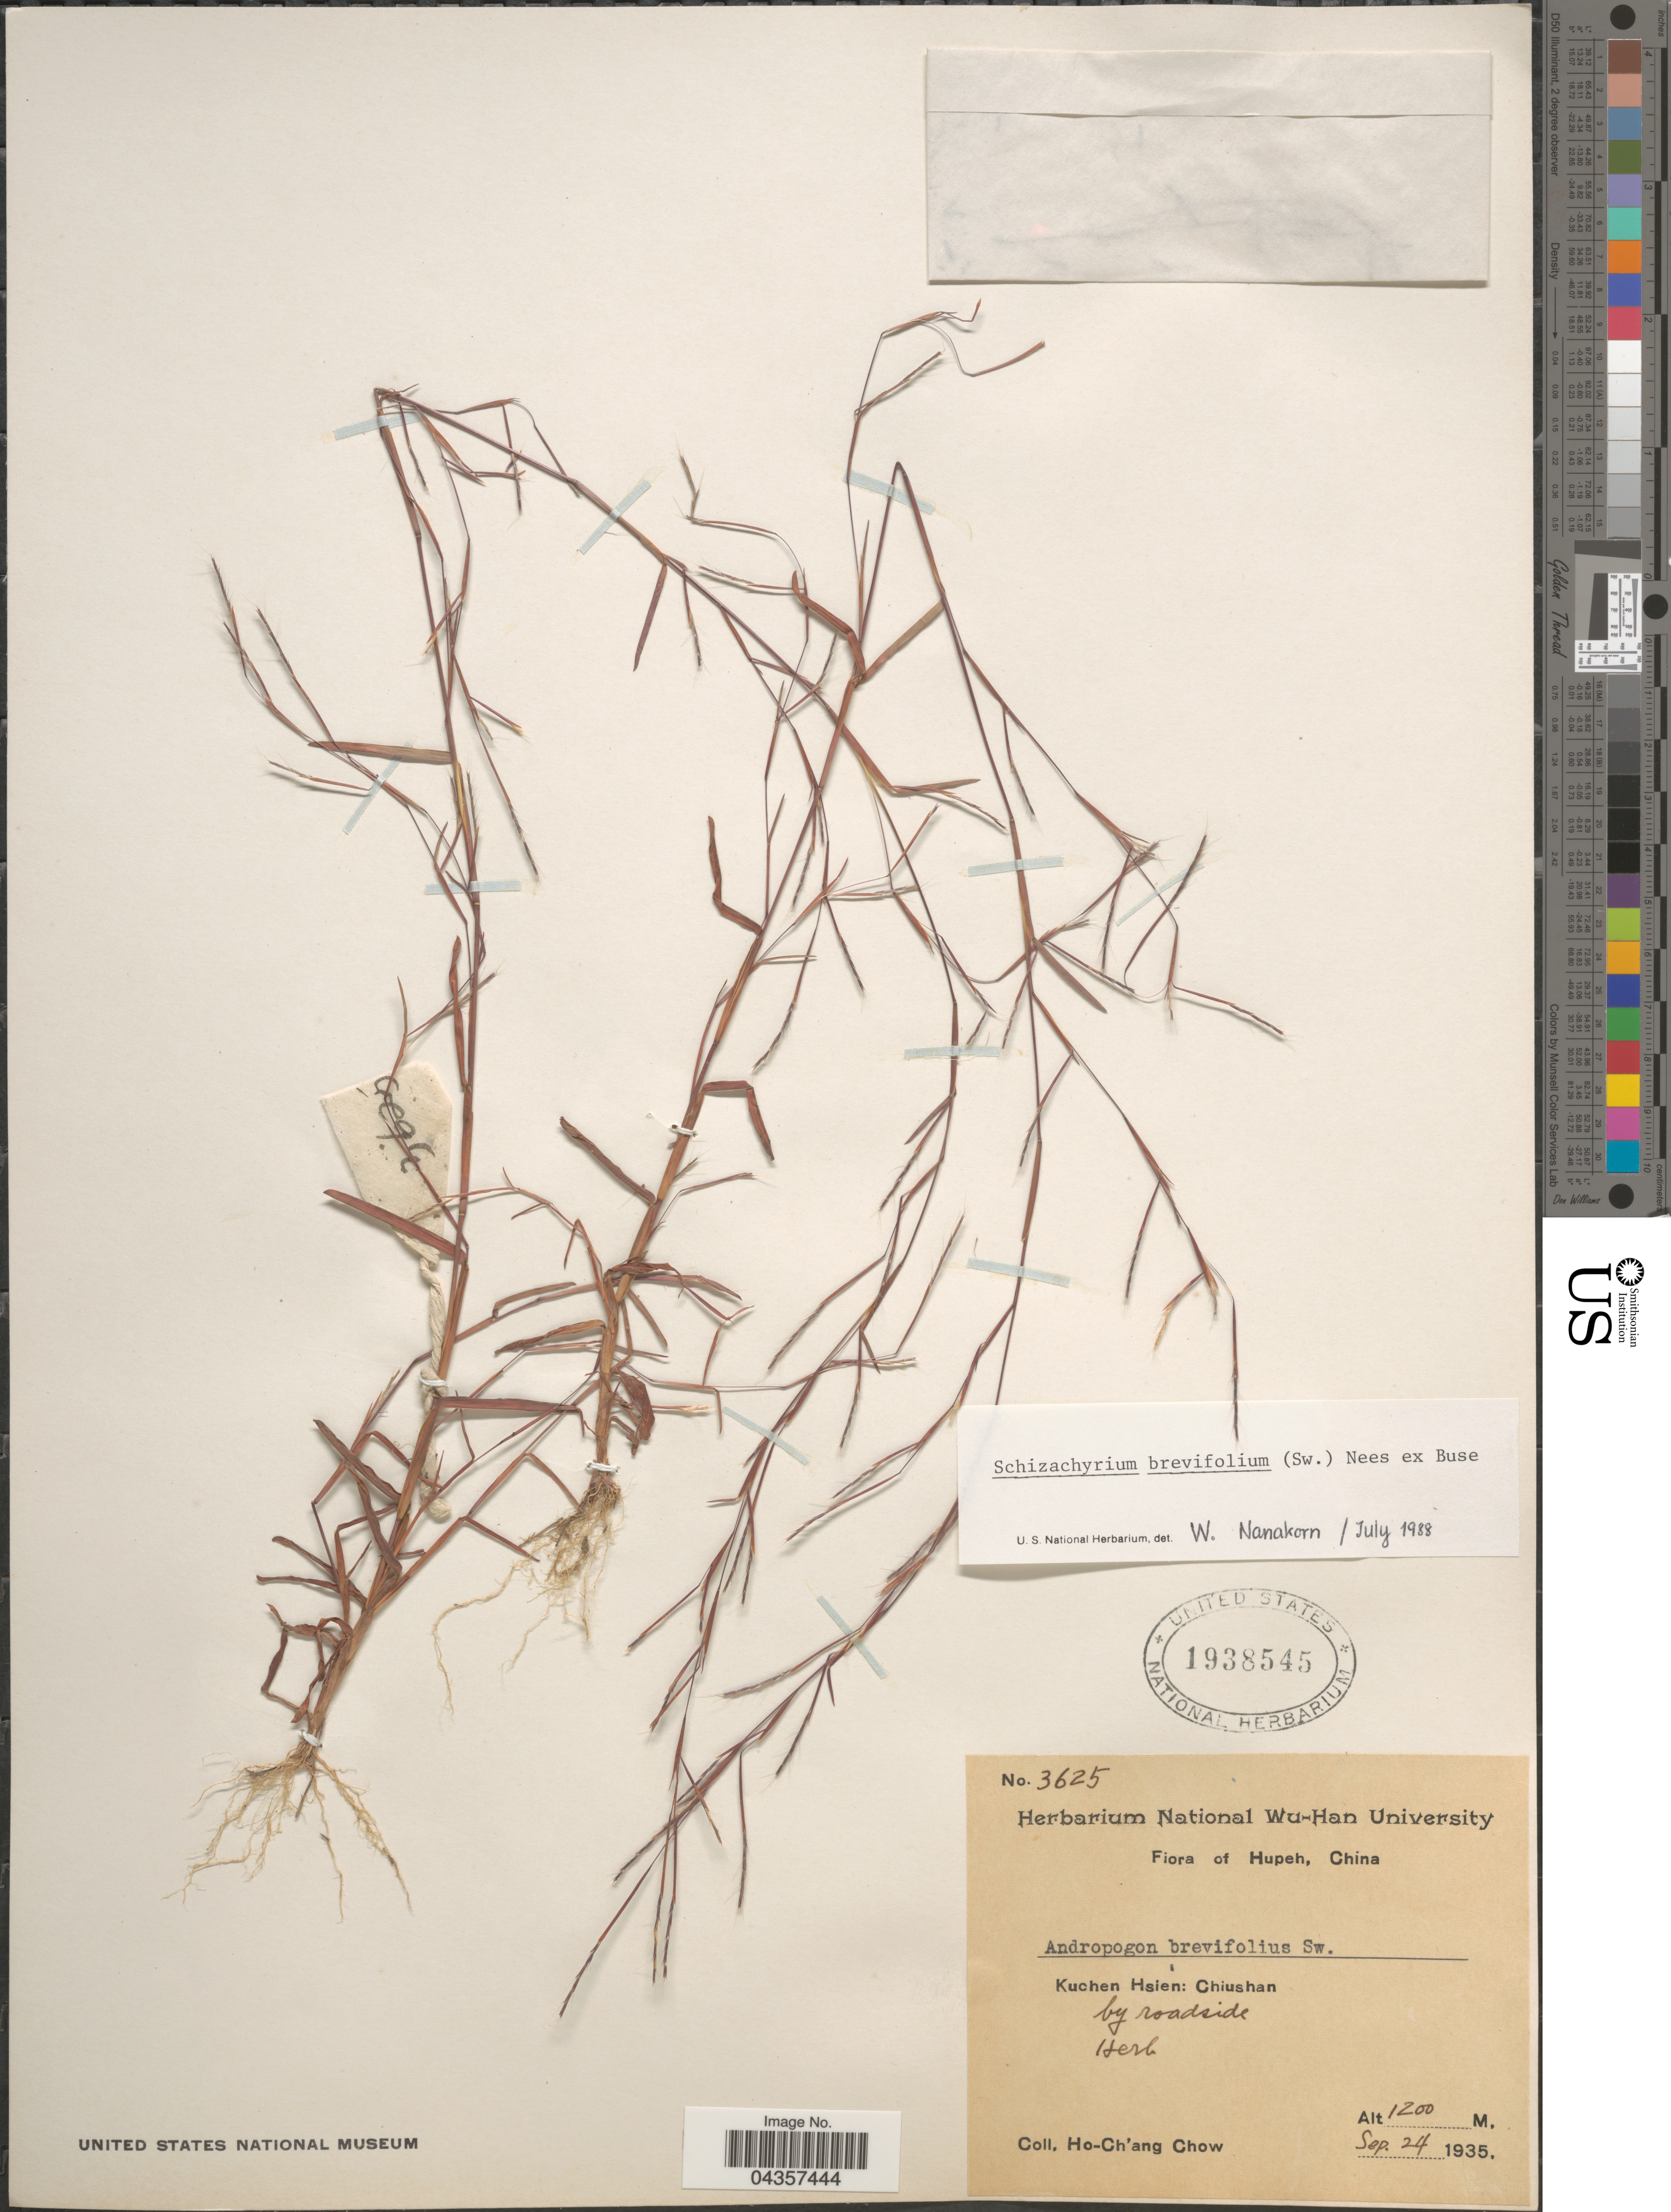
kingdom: Plantae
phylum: Tracheophyta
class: Liliopsida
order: Poales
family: Poaceae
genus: Schizachyrium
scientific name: Schizachyrium brevifolium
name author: (Sw.) Nees ex Büse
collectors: H. Chow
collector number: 3625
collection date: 1935-09-24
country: China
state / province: Hubei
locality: Hupeh. Kuchen Hsien: Chiushan.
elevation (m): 1200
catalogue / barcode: US 1938545